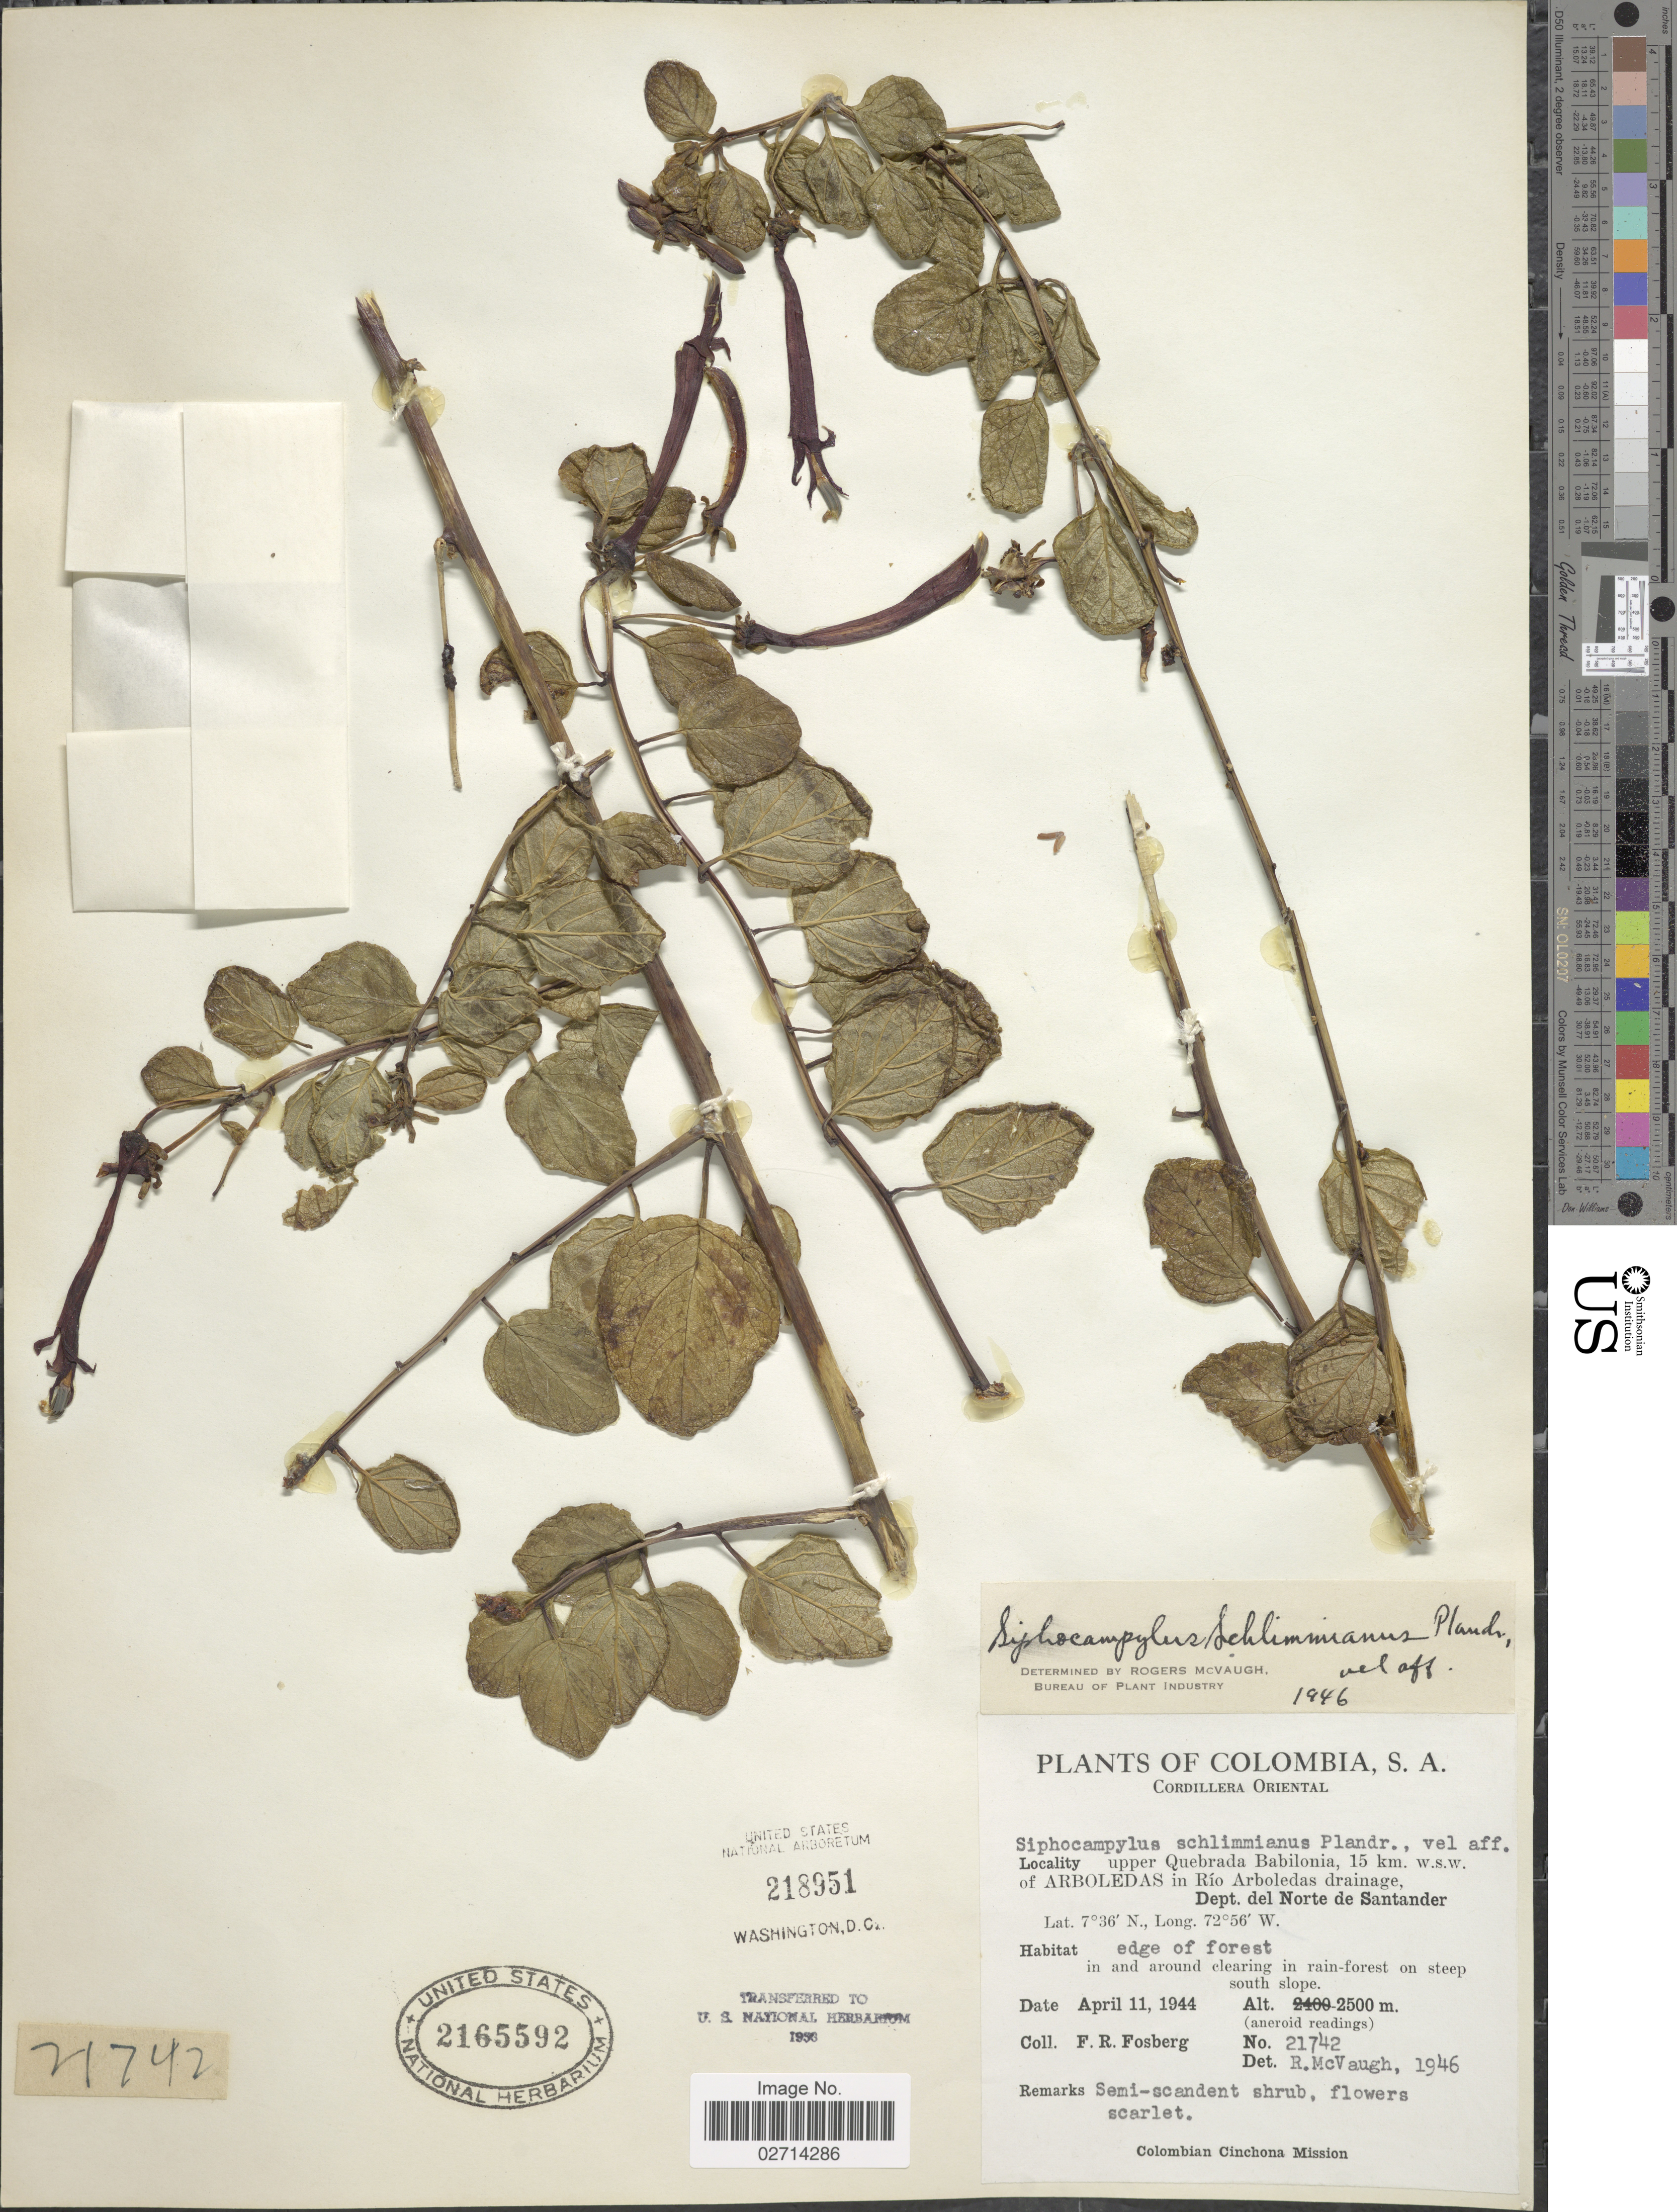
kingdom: Plantae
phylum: Tracheophyta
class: Magnoliopsida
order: Asterales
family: Campanulaceae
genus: Siphocampylus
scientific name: Siphocampylus schlimianus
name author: Planch.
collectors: F. R. Fosberg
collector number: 21742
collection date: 1944-04-11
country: Colombia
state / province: Norte de Santander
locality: Cordillera Oriental, upper Quebrada Babilonia, 15 km. w.s.w of Arboledas om Rio Arboledas drainage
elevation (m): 2500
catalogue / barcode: US 2165592